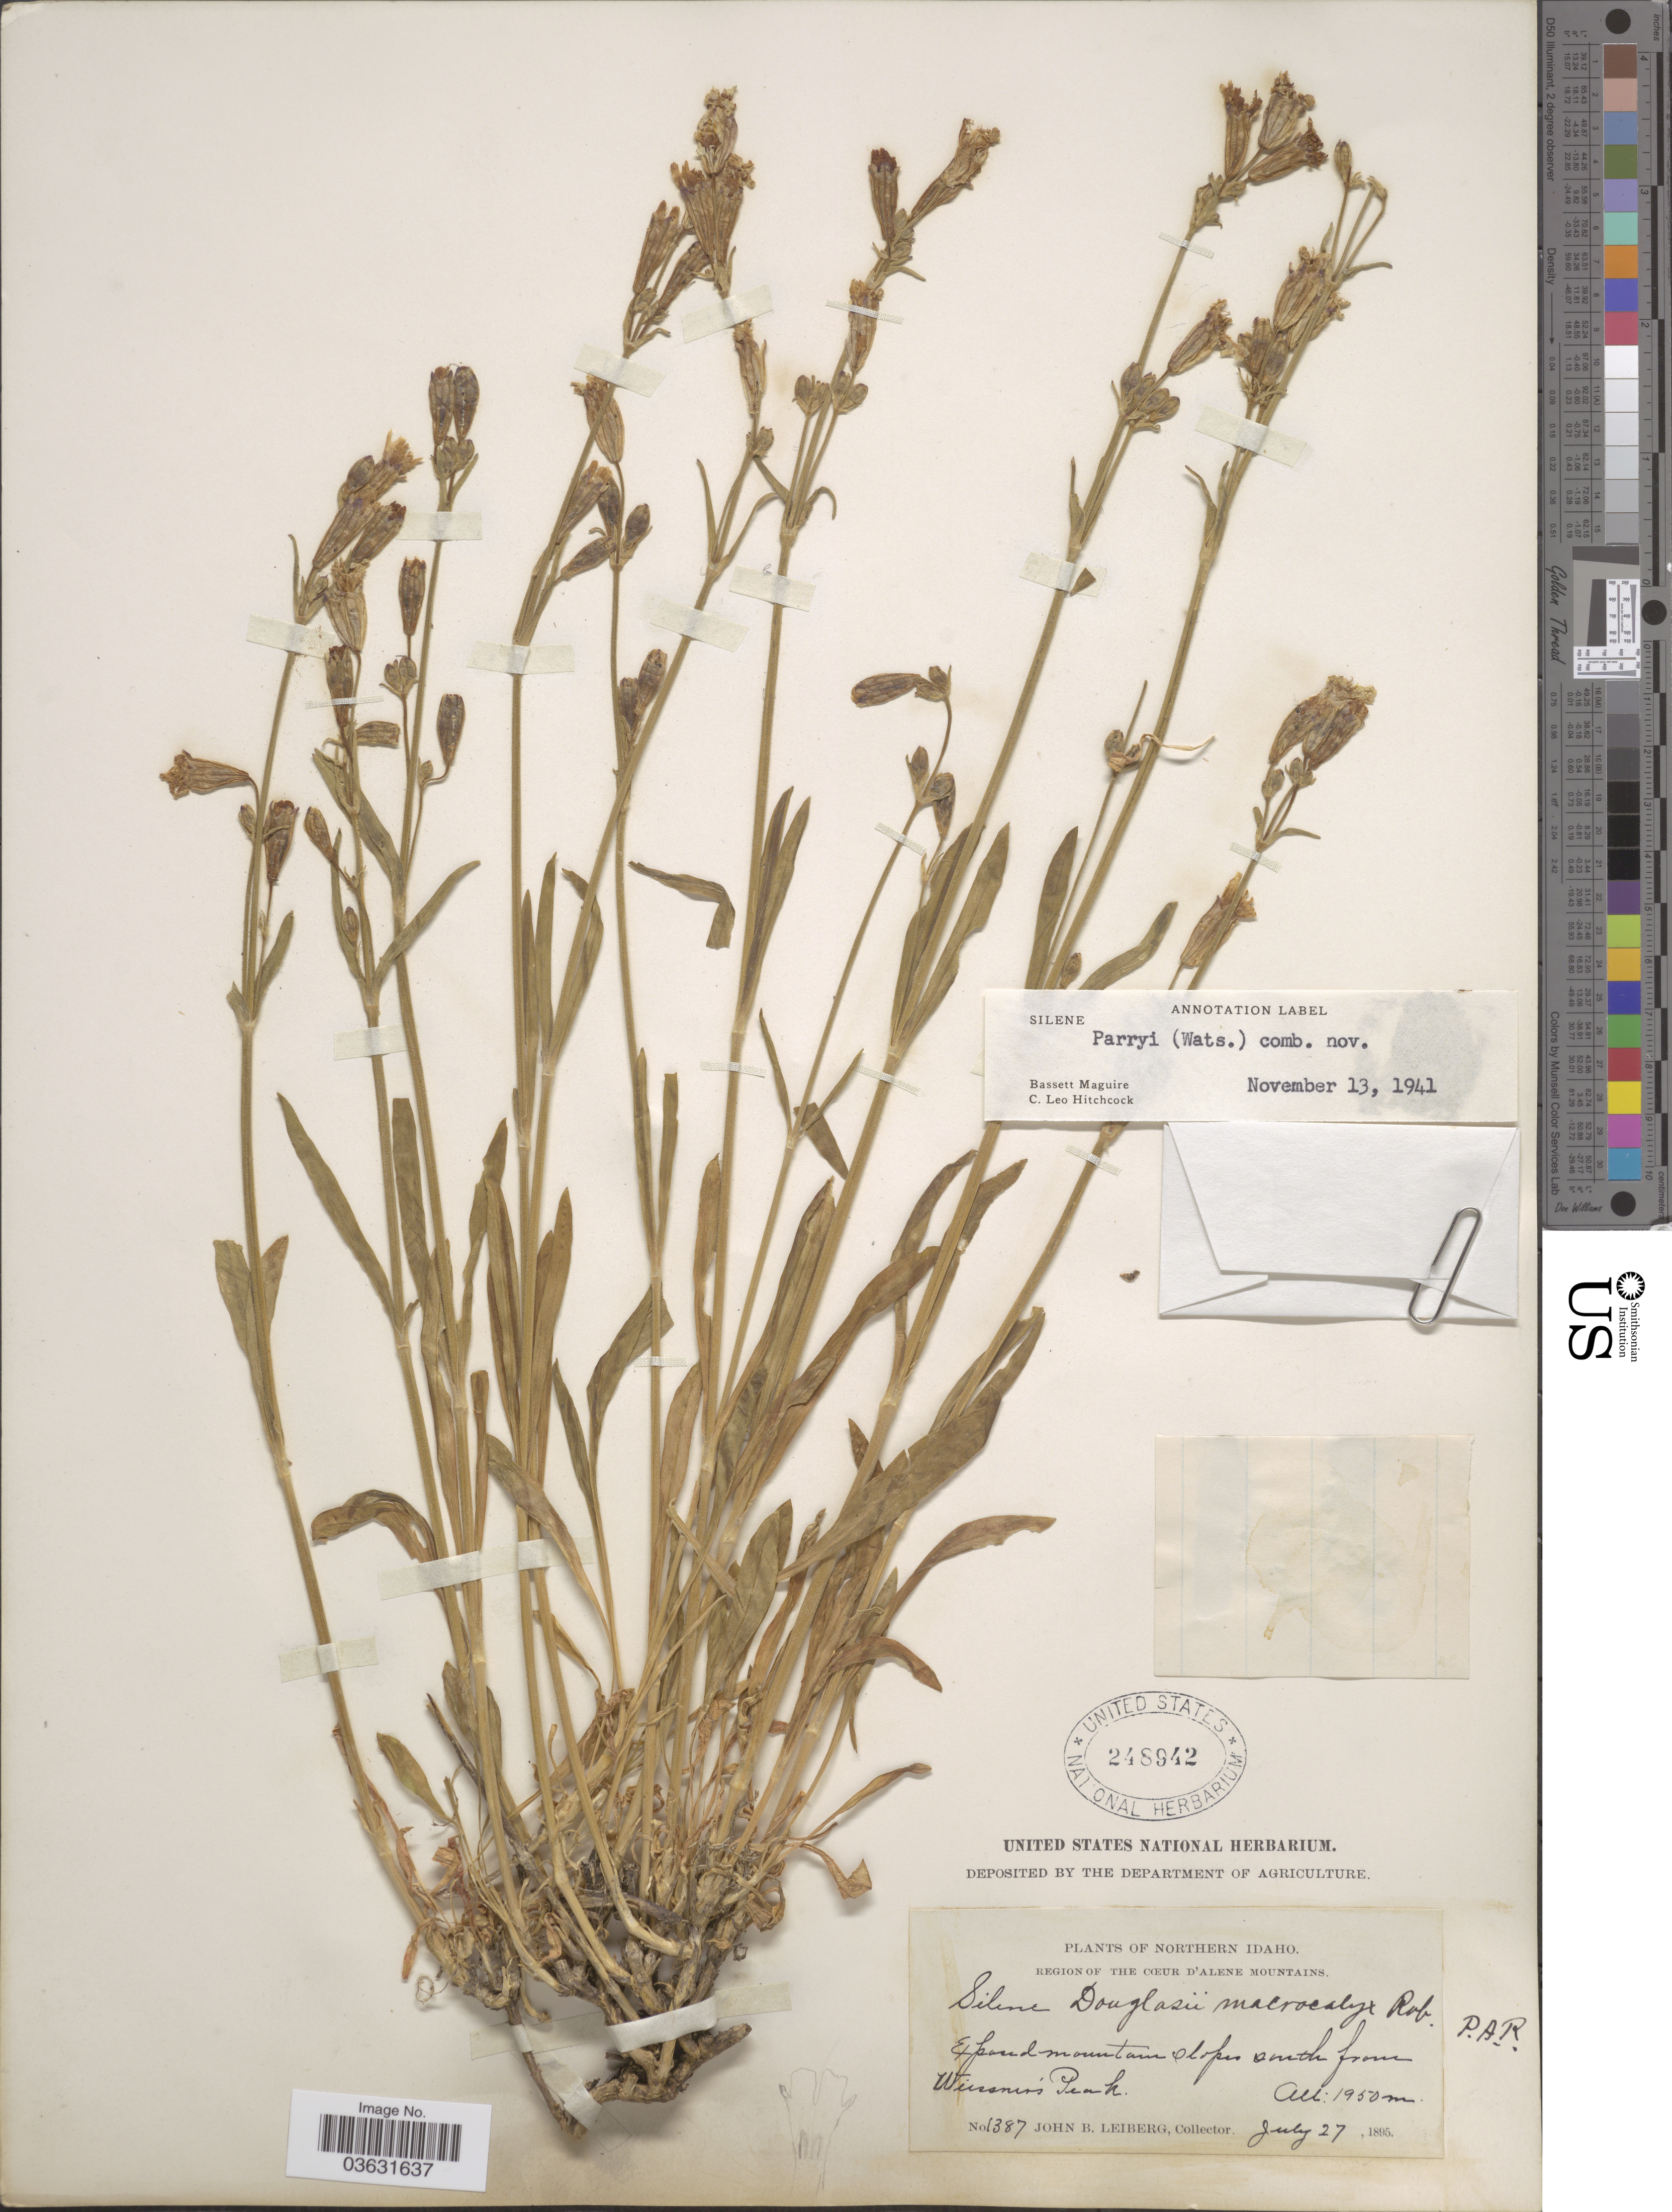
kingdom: Plantae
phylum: Tracheophyta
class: Magnoliopsida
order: Caryophyllales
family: Caryophyllaceae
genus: Silene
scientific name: Silene parryi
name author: (S. Watson) C.L. Hitchc. & Maguire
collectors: J. B. Leiberg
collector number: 1387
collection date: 1895-07-27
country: United States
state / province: Idaho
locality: Northern Idaho. Region of the Cœur d'Alene Mountains. Expand mountain slopes south from Wisconsin's Peak.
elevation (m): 1950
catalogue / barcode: US 248942